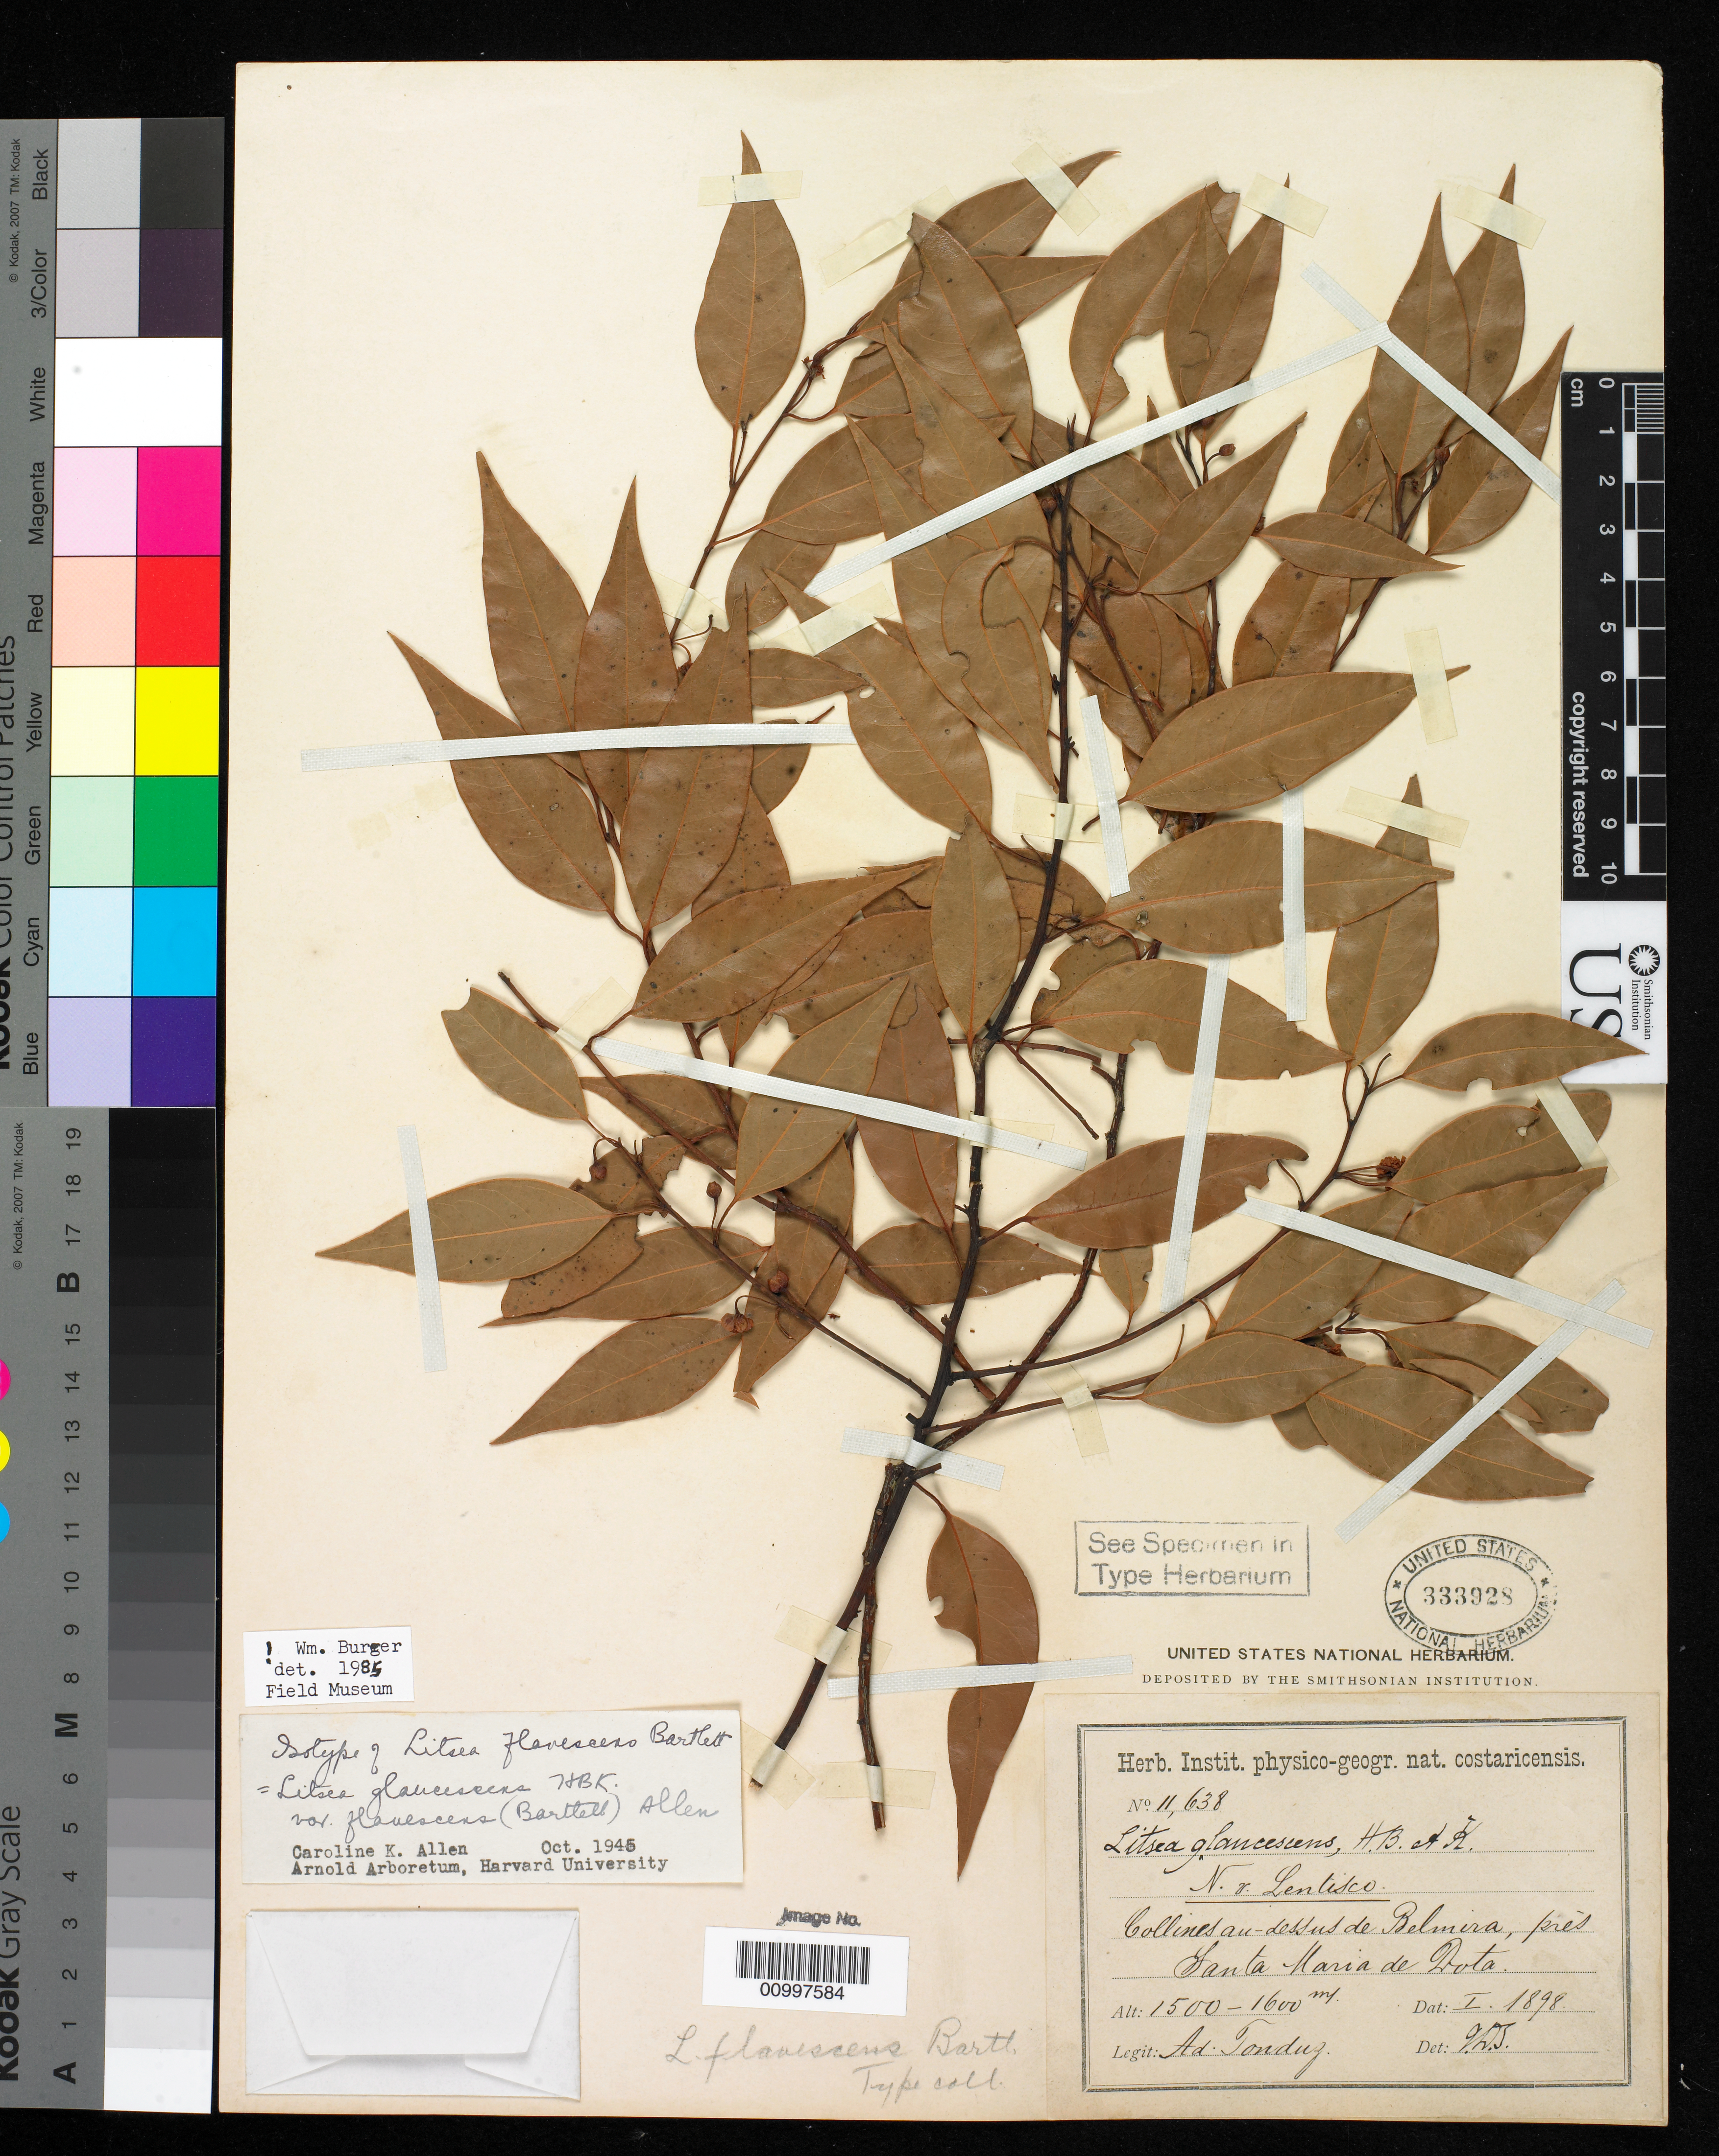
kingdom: Plantae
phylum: Tracheophyta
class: Magnoliopsida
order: Laurales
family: Lauraceae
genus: Litsea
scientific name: Litsea flavescens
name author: Bartlett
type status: Isotype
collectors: A. Tonduz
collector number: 11638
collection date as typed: Jan 1898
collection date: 1898-01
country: Costa Rica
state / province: San José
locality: Collines au-dessus de Belmira, pres Santa Maria de Dota.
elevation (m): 1500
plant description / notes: Type collection, Tonduz 11638 = Donnell Smith 7352.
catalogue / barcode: US 333928